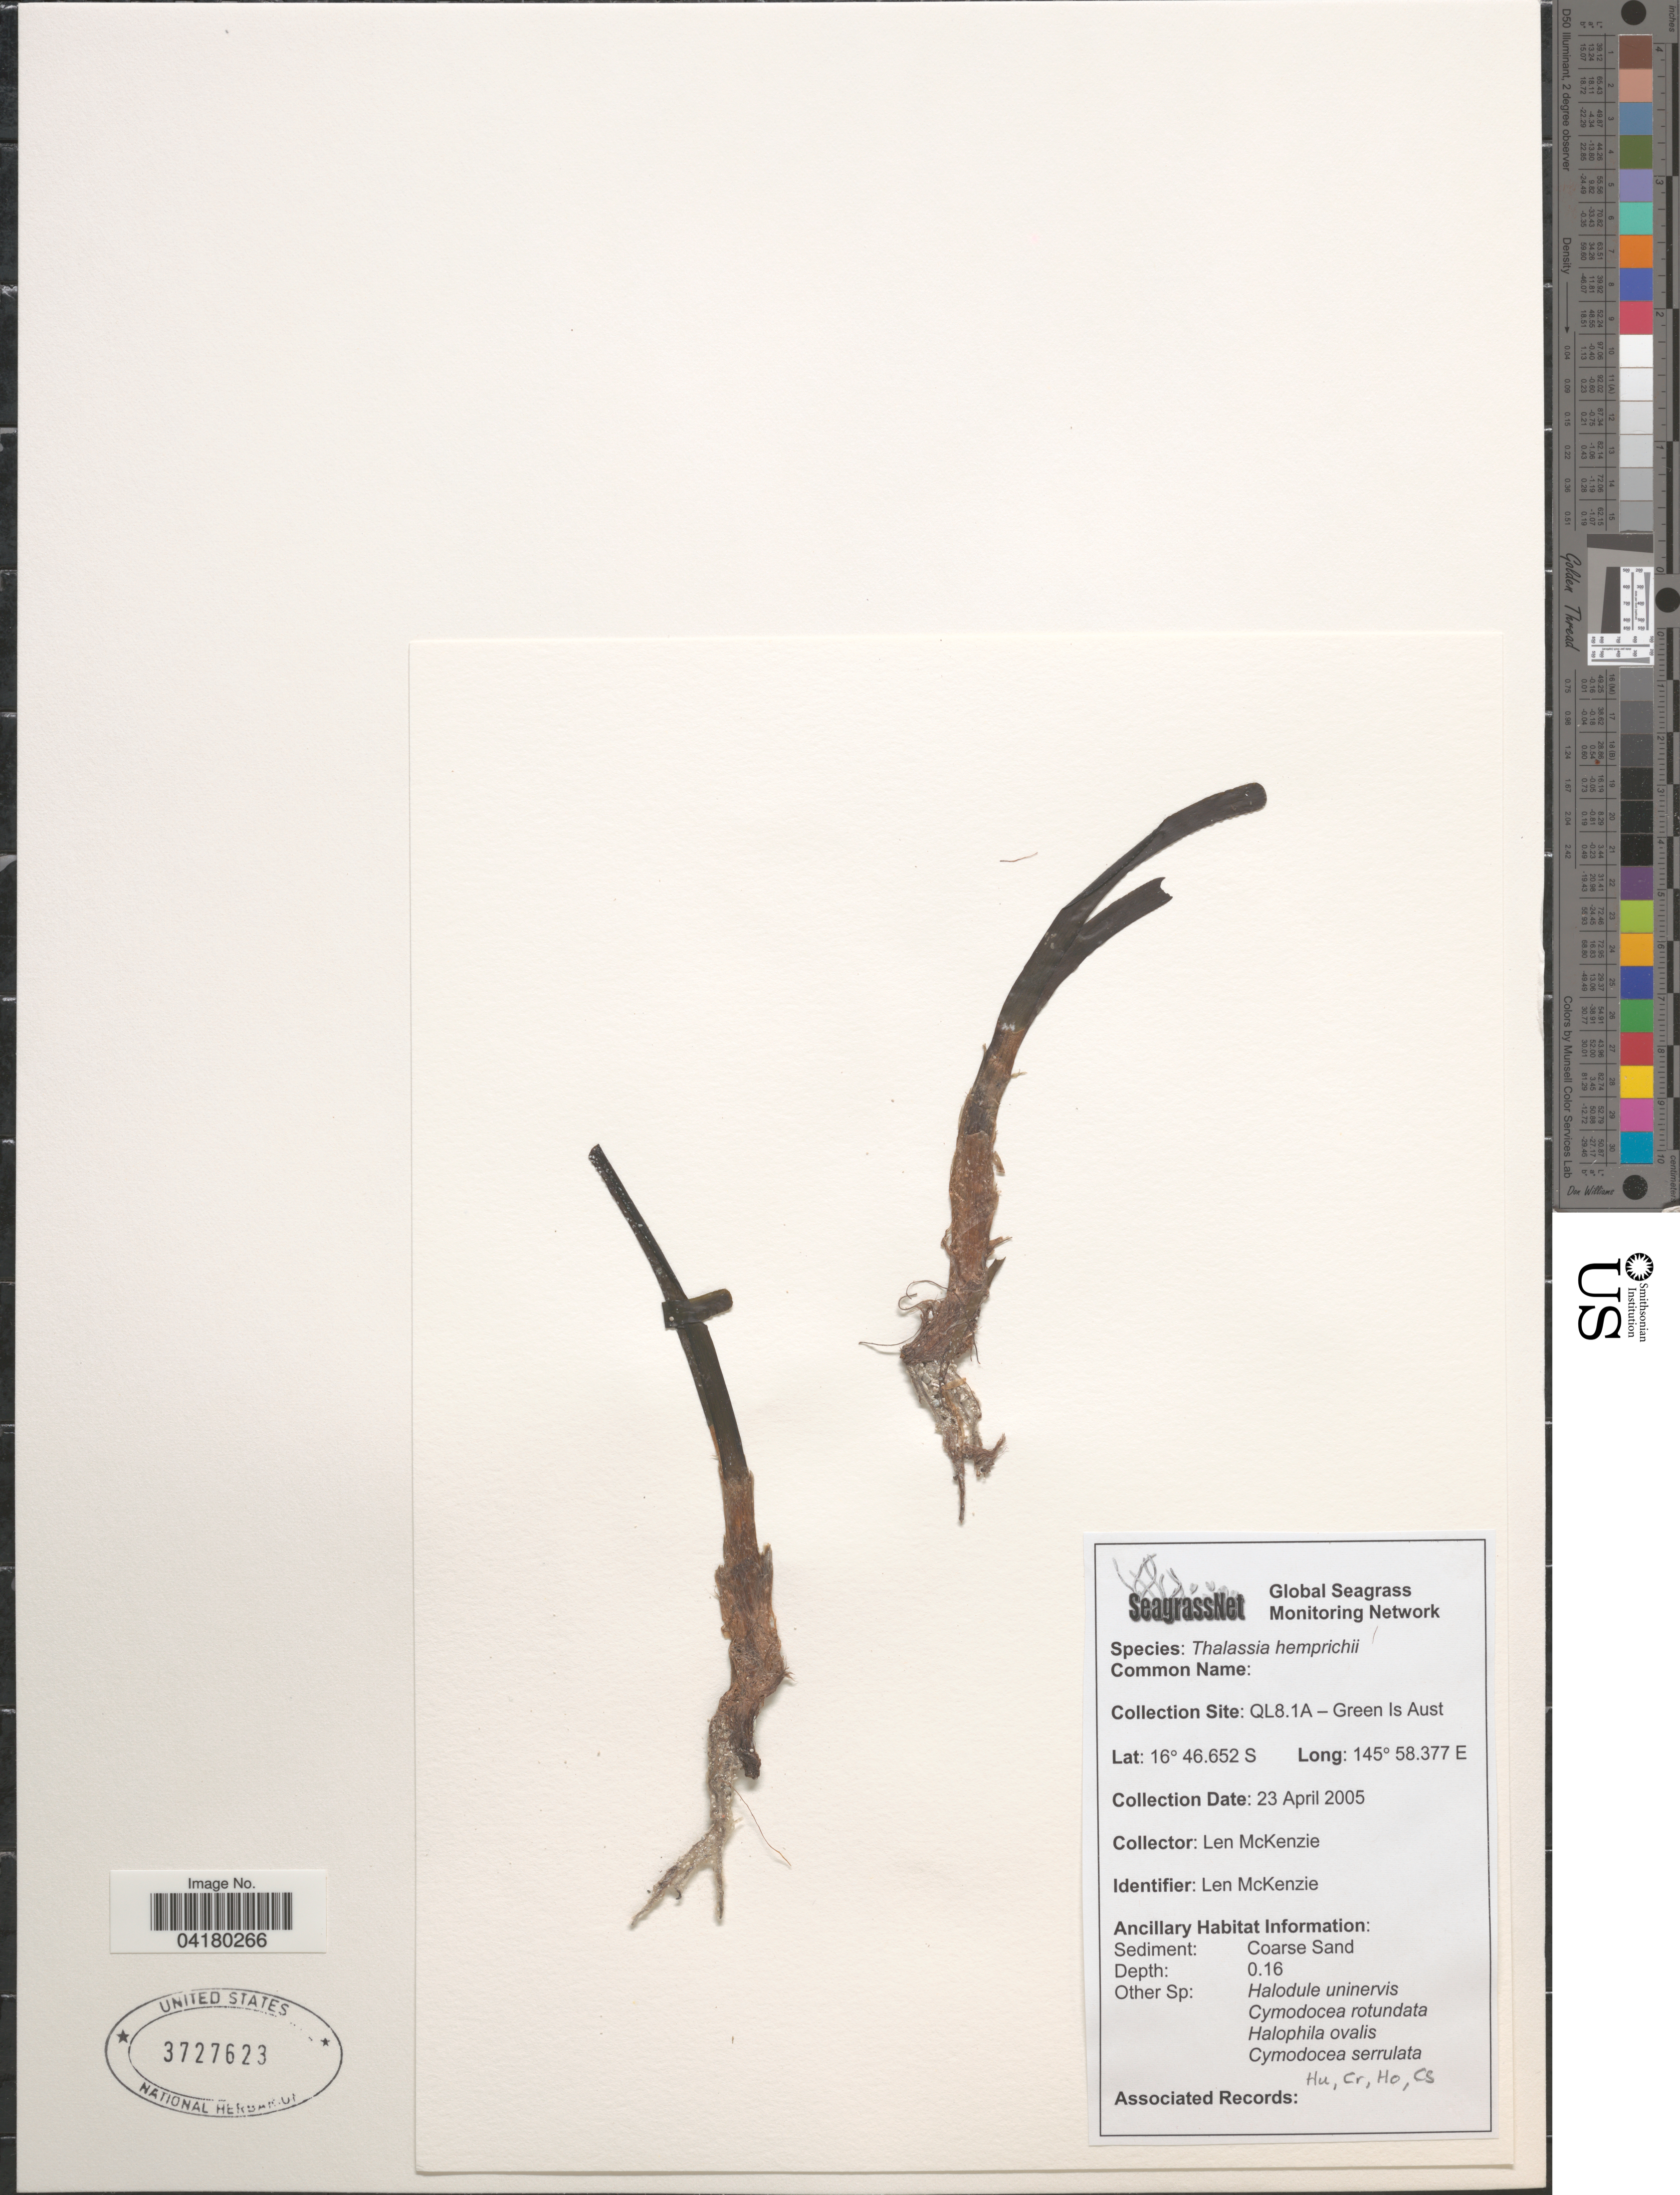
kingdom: Plantae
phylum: Tracheophyta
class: Liliopsida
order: Alismatales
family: Hydrocharitaceae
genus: Thalassia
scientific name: Thalassia hemprichii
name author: Asch.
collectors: L. McKenzie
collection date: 2005-04-23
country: Australia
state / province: Queensland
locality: QL8.1A - Green Is.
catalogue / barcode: US 3727623